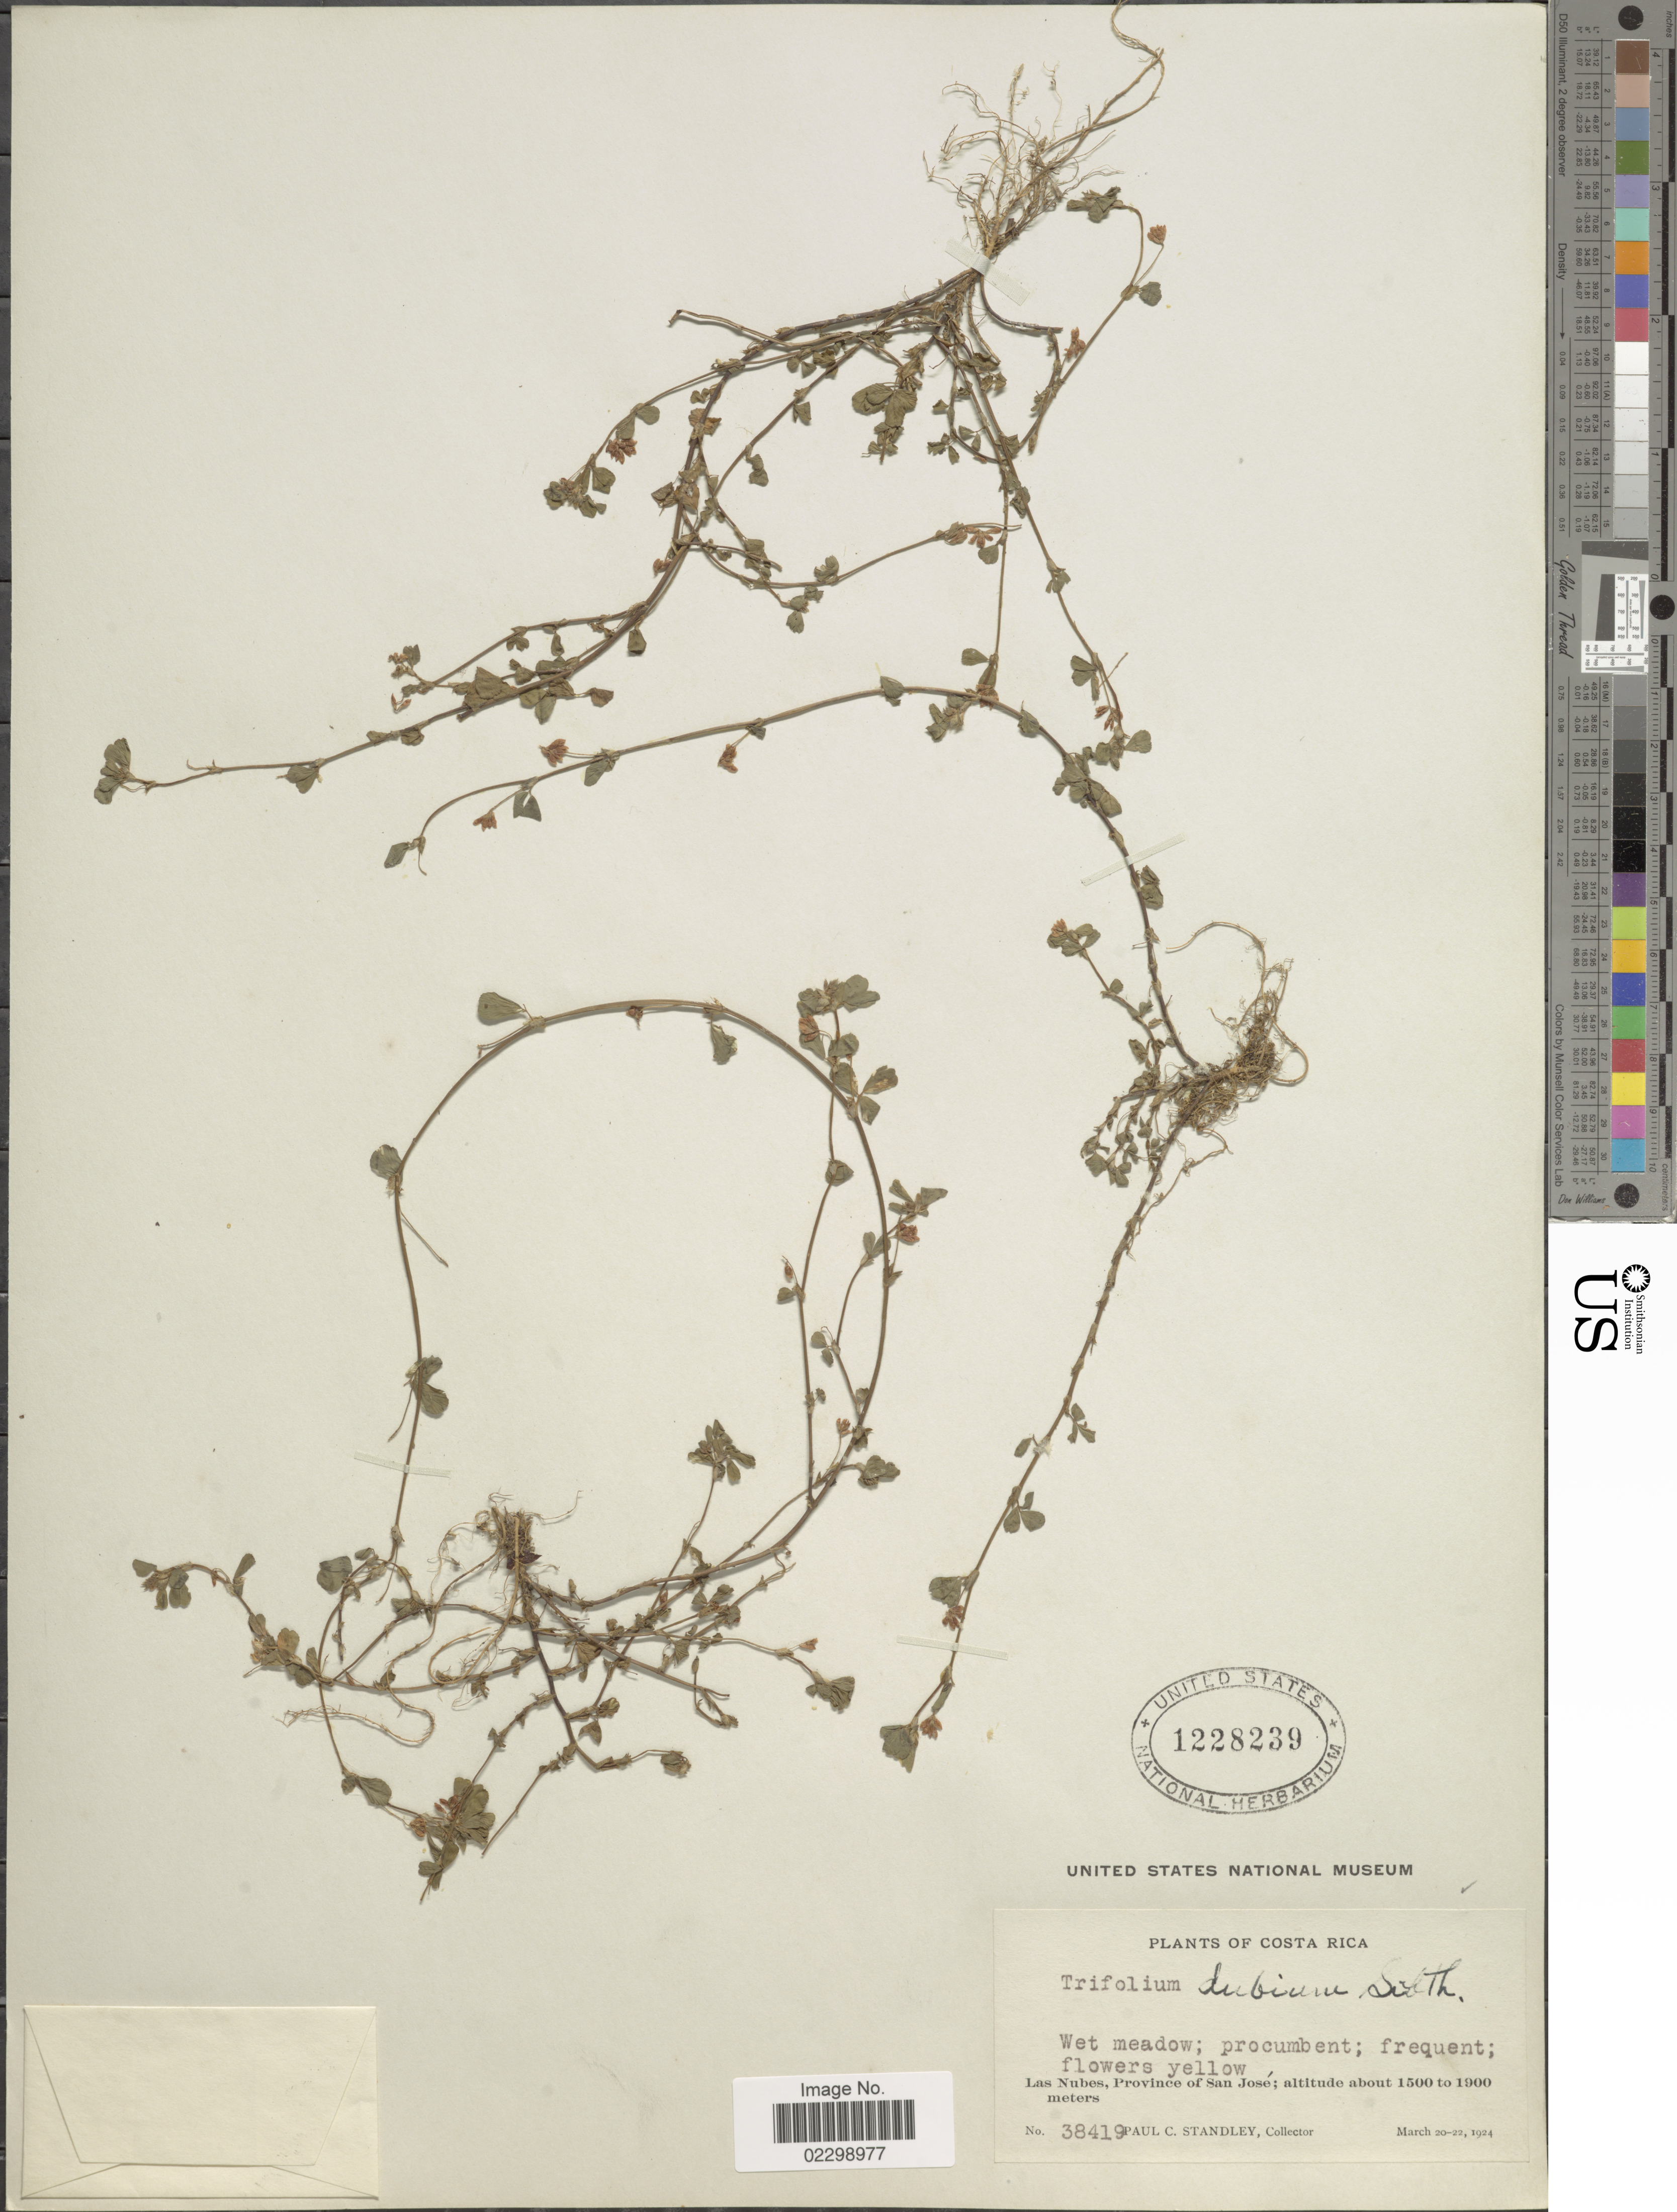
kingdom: Plantae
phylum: Tracheophyta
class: Magnoliopsida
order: Fabales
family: Fabaceae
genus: Trifolium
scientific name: Trifolium dubium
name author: Sibth.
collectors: P. C. Standley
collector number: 38419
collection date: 1924-03-20/1924-03-22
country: Costa Rica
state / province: San José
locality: Wet meadow, Las Nubes, Province of San José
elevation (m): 1500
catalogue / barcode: US 1228239